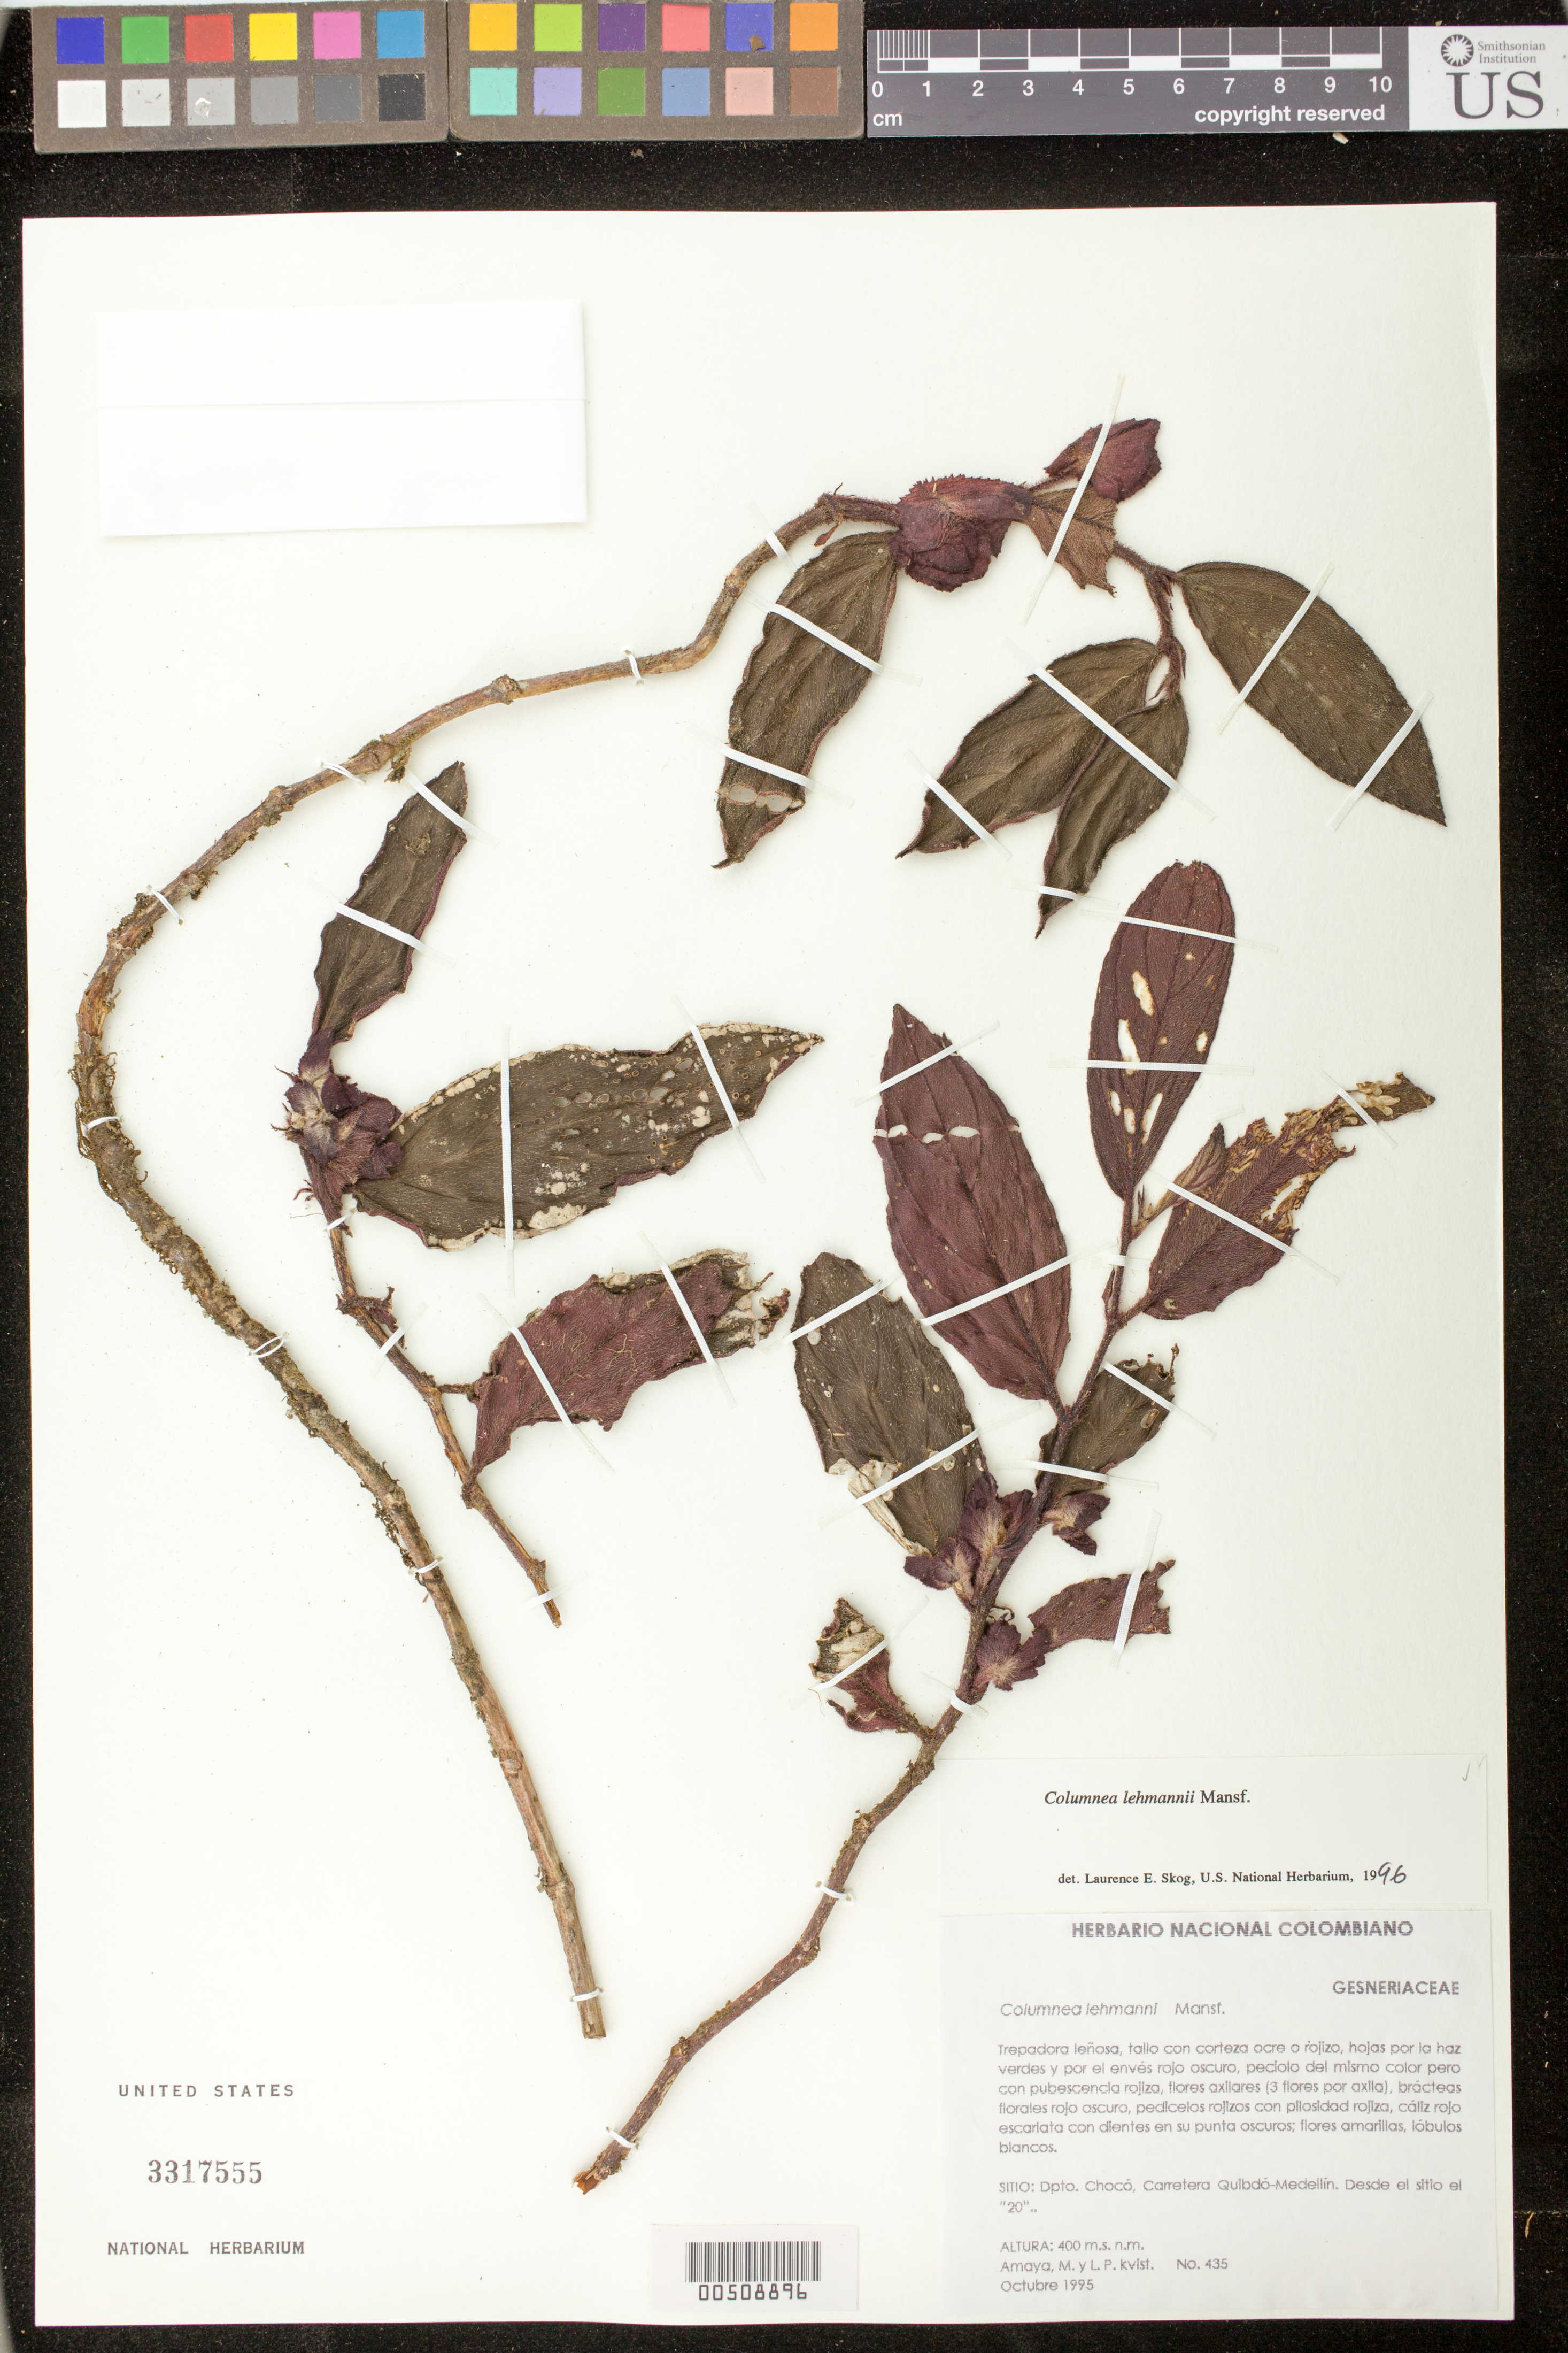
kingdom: Plantae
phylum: Tracheophyta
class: Magnoliopsida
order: Lamiales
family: Gesneriaceae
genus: Columnea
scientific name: Columnea lehmannii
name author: Mansf.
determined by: Skog, Laurence E.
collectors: M. Amaya & L. P. Kvist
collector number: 435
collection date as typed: Oct 1995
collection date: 1995-10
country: Colombia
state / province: Chocó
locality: Carretera Quibdó-Medellín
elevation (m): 400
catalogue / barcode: US 3317555